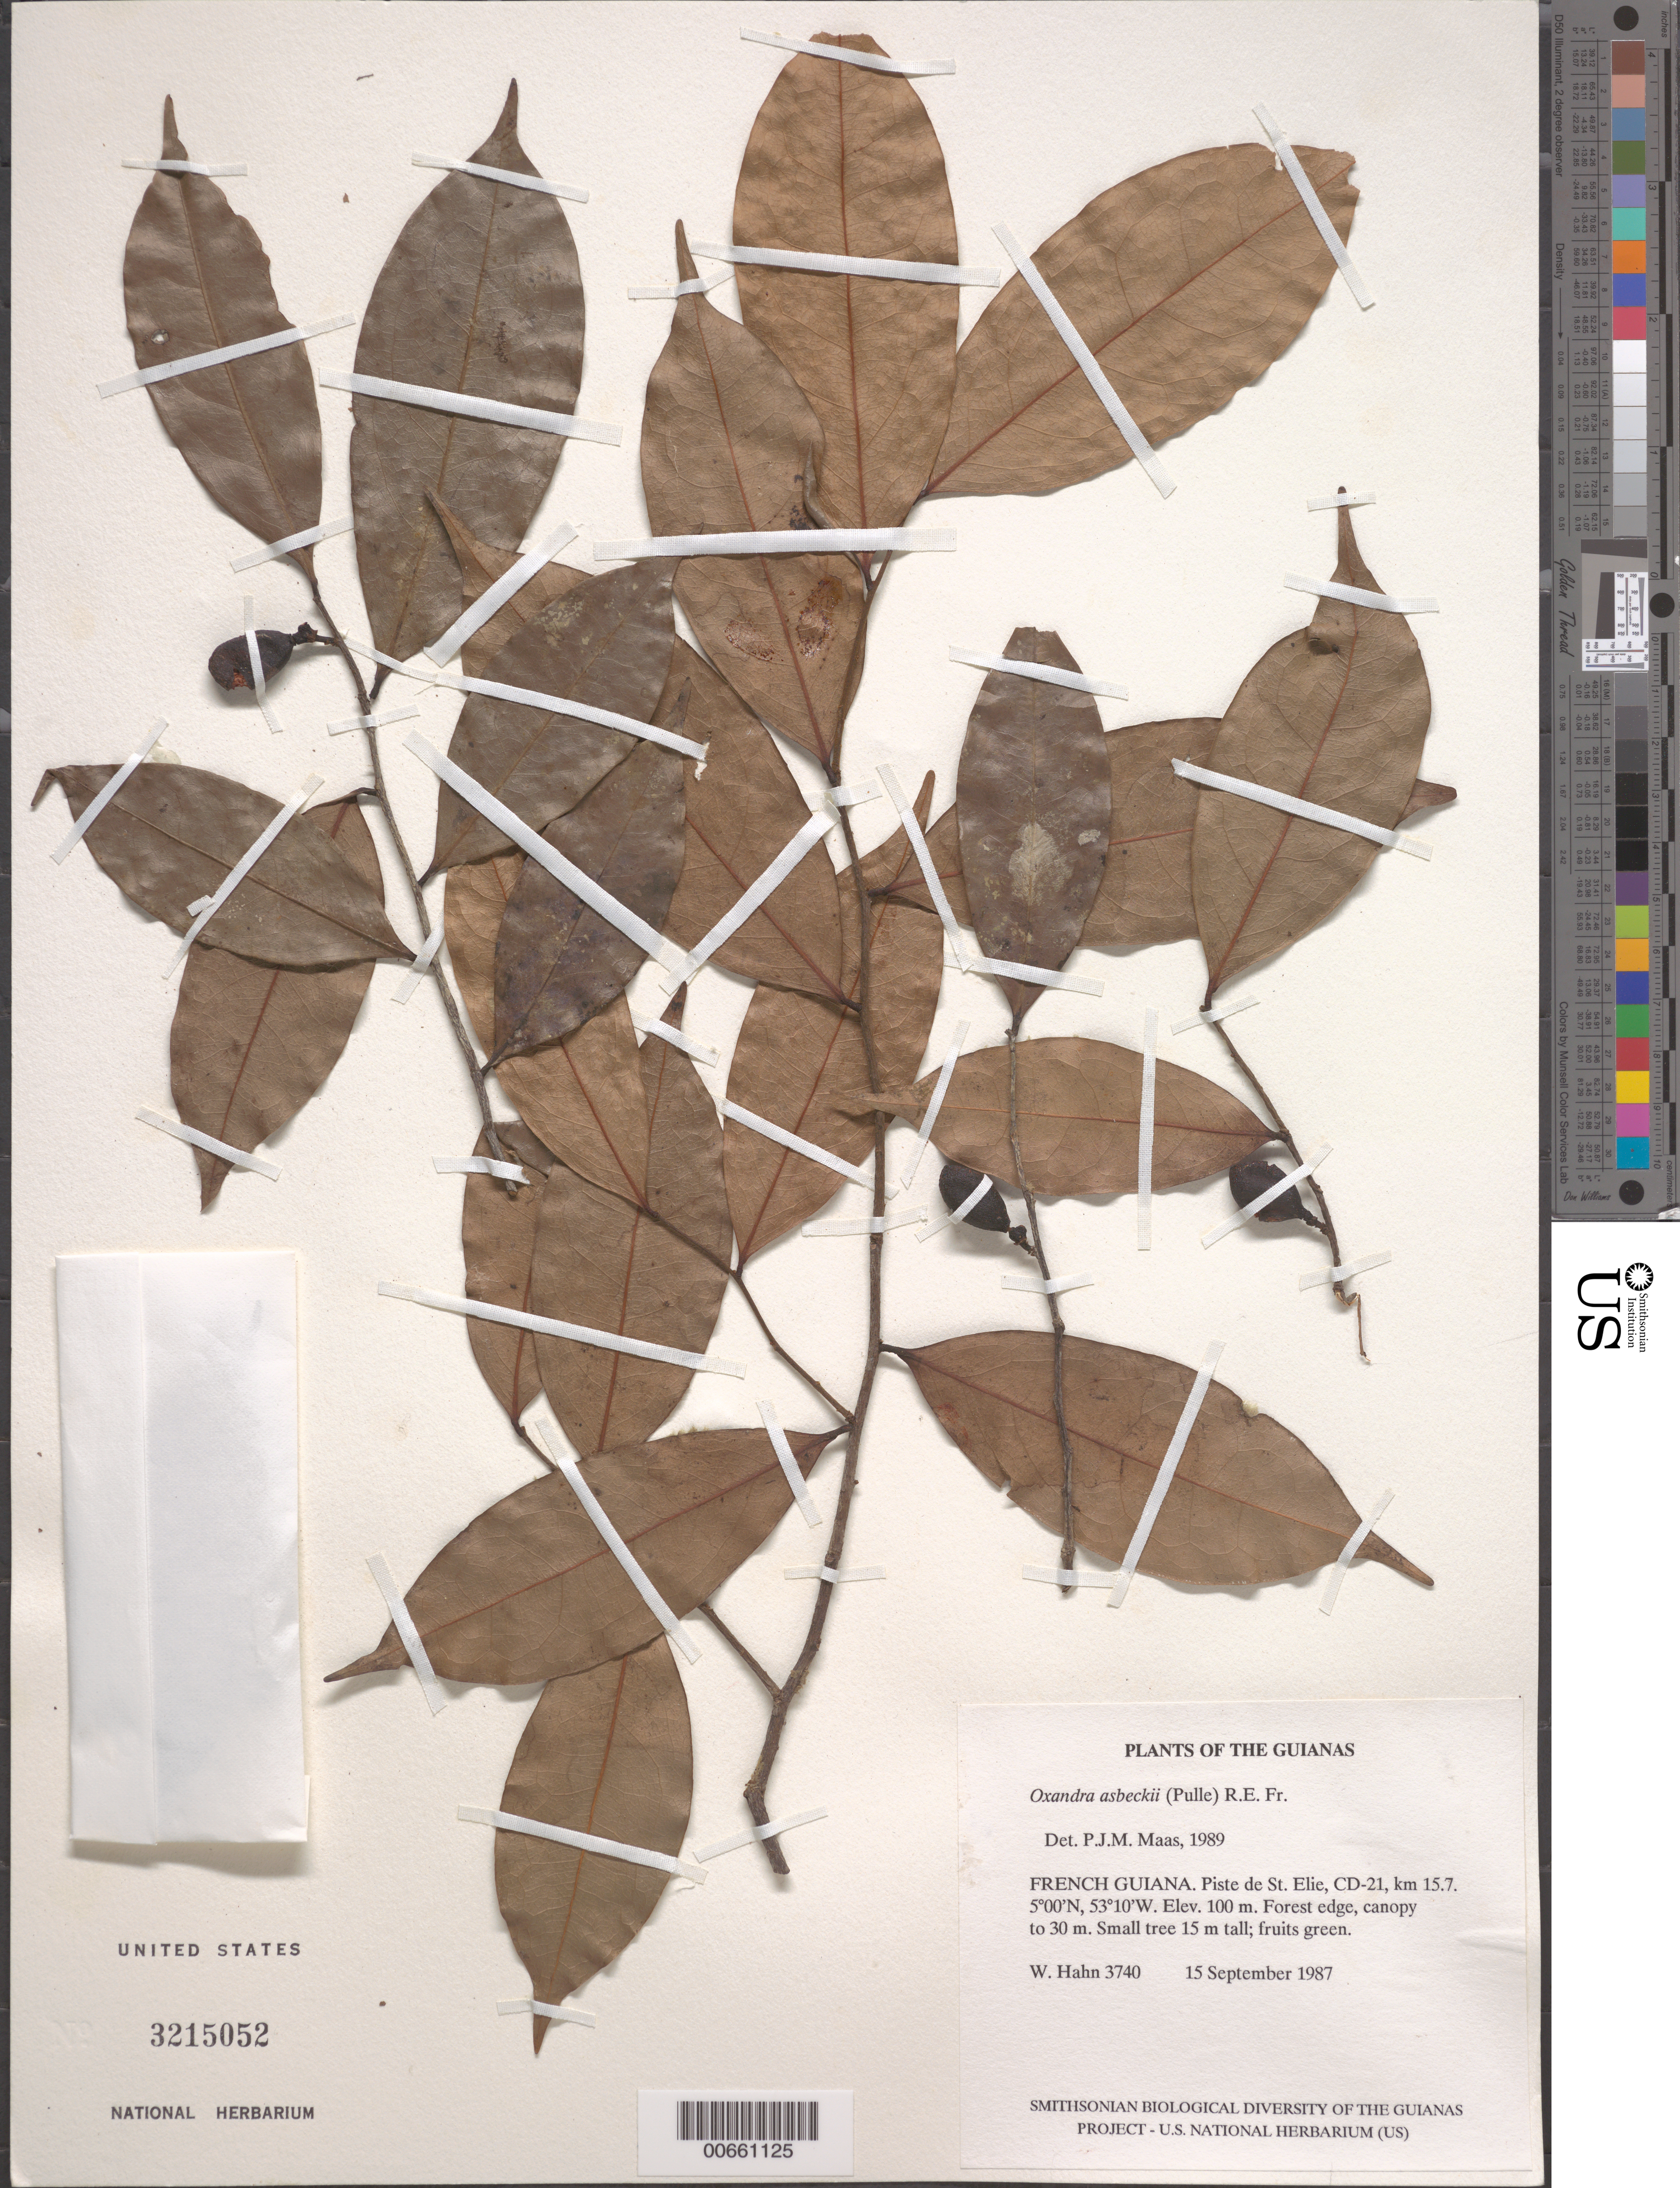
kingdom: Plantae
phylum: Tracheophyta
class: Magnoliopsida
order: Magnoliales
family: Annonaceae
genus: Oxandra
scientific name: Oxandra asbecki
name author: (Pulle) R.E. Fr.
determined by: Maas, Paul J. M.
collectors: W. Hahn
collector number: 3740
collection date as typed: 15 September 1987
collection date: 1987-09-15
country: French Guiana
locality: Piste de St. Elie, CD-21, km 15.7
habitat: Forest edge, canopy to 30 m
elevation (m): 100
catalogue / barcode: US 3215052